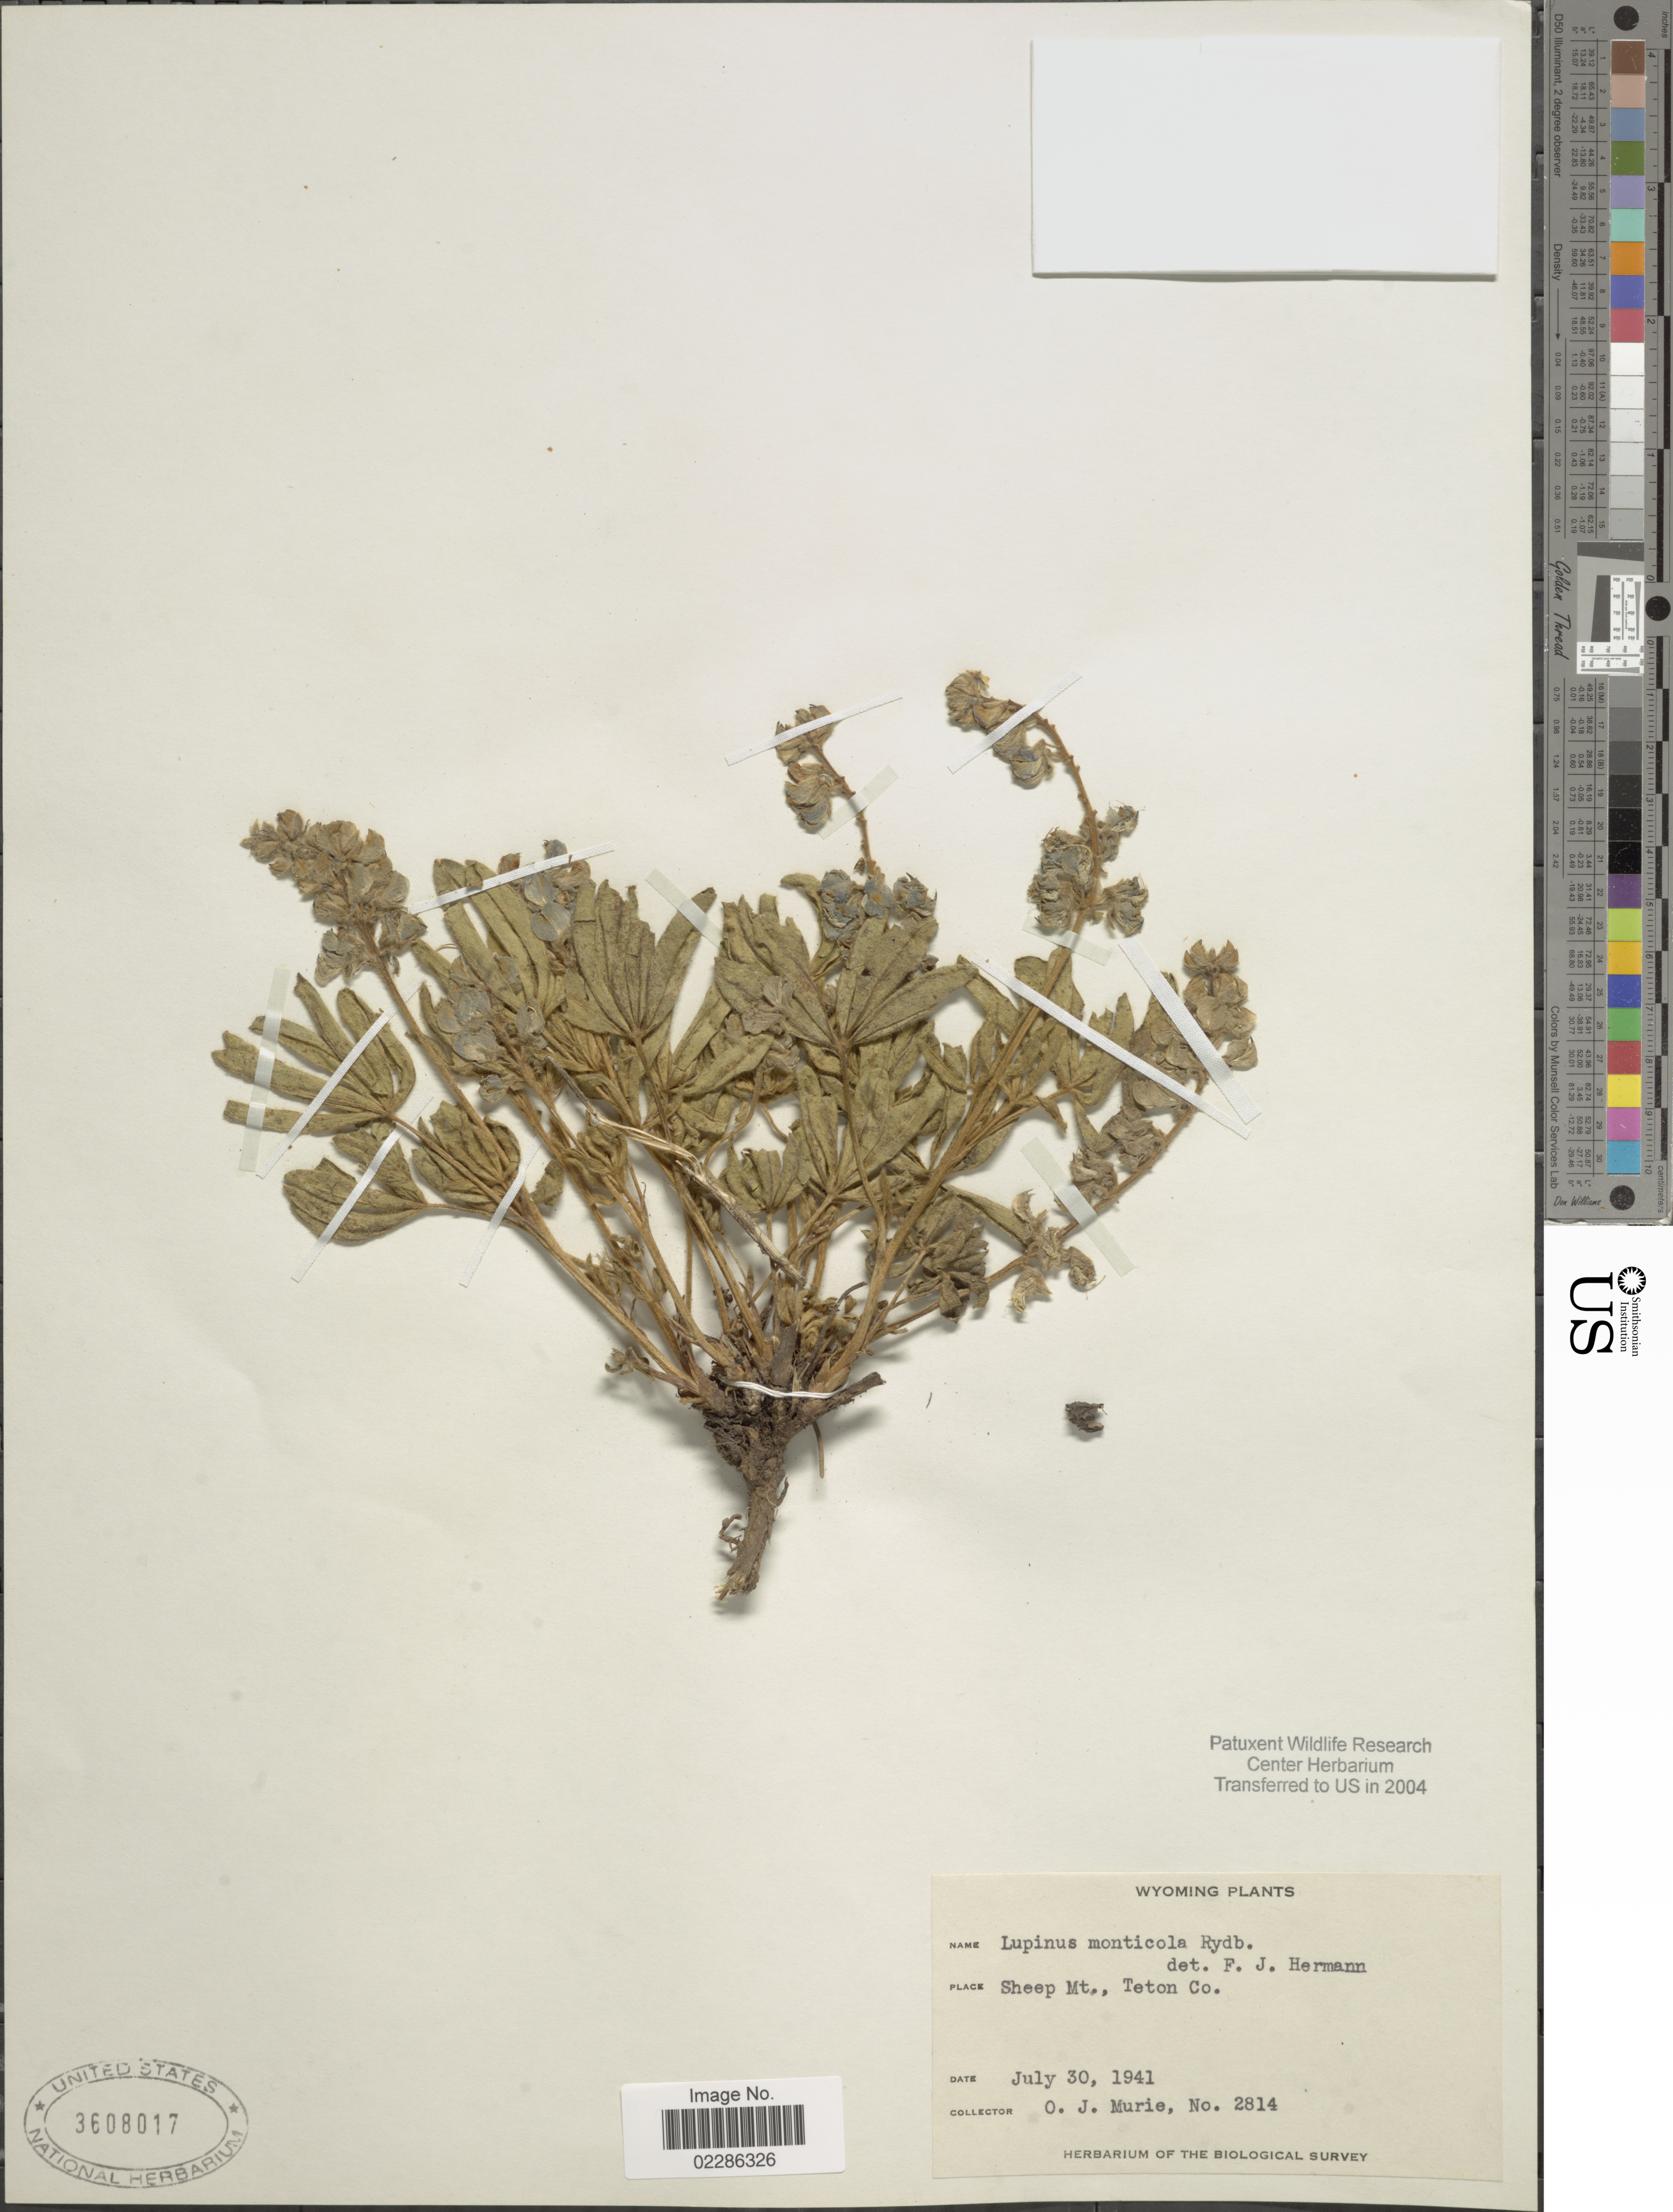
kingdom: Plantae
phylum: Tracheophyta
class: Magnoliopsida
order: Fabales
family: Fabaceae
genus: Lupinus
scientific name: Lupinus monticola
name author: Rydb.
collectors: O. Murie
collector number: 2814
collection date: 1941-07-30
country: United States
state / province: Wyoming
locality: Sheep Mt., Teton Co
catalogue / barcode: US 3608017